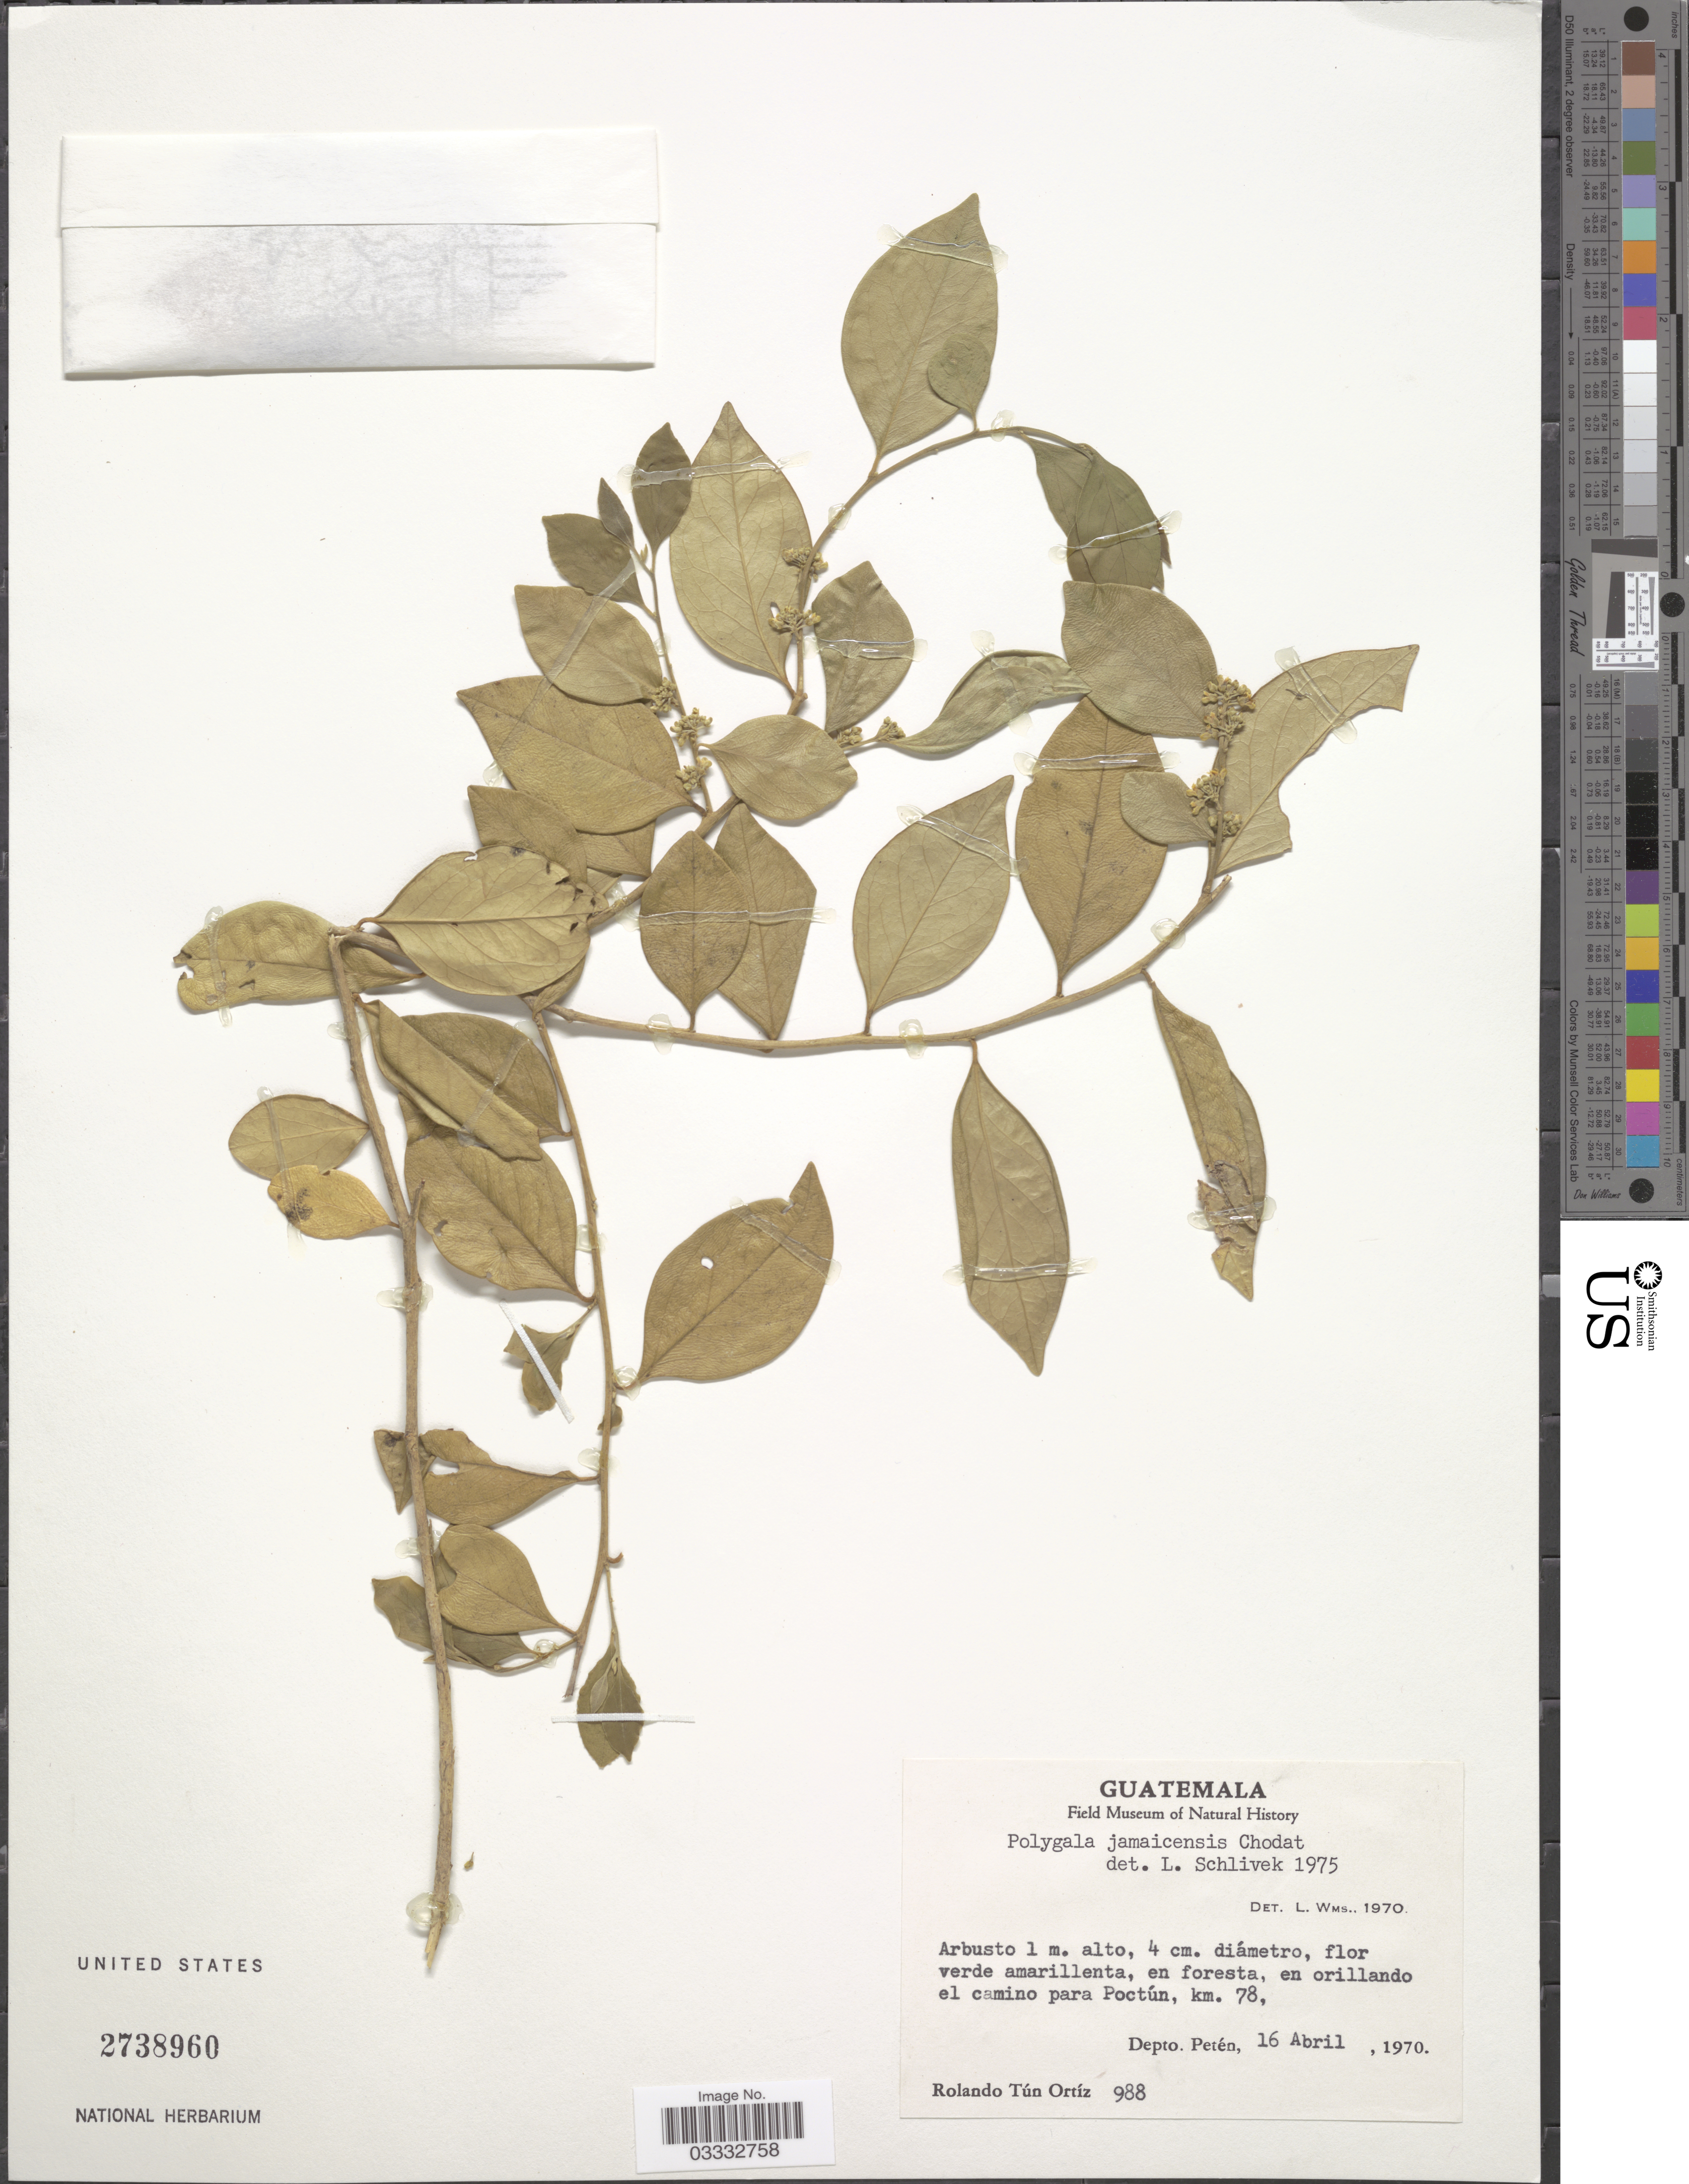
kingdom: Plantae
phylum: Tracheophyta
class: Magnoliopsida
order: Fabales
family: Polygalaceae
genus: Polygala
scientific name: Polygala jamaicensis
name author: Chodat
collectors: R. T. Ortíz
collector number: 988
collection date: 1970-04-16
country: Guatemala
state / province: El Petén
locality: En orillando el camino para Poctún, km. 78, Depto. Petén.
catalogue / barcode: US 2738960